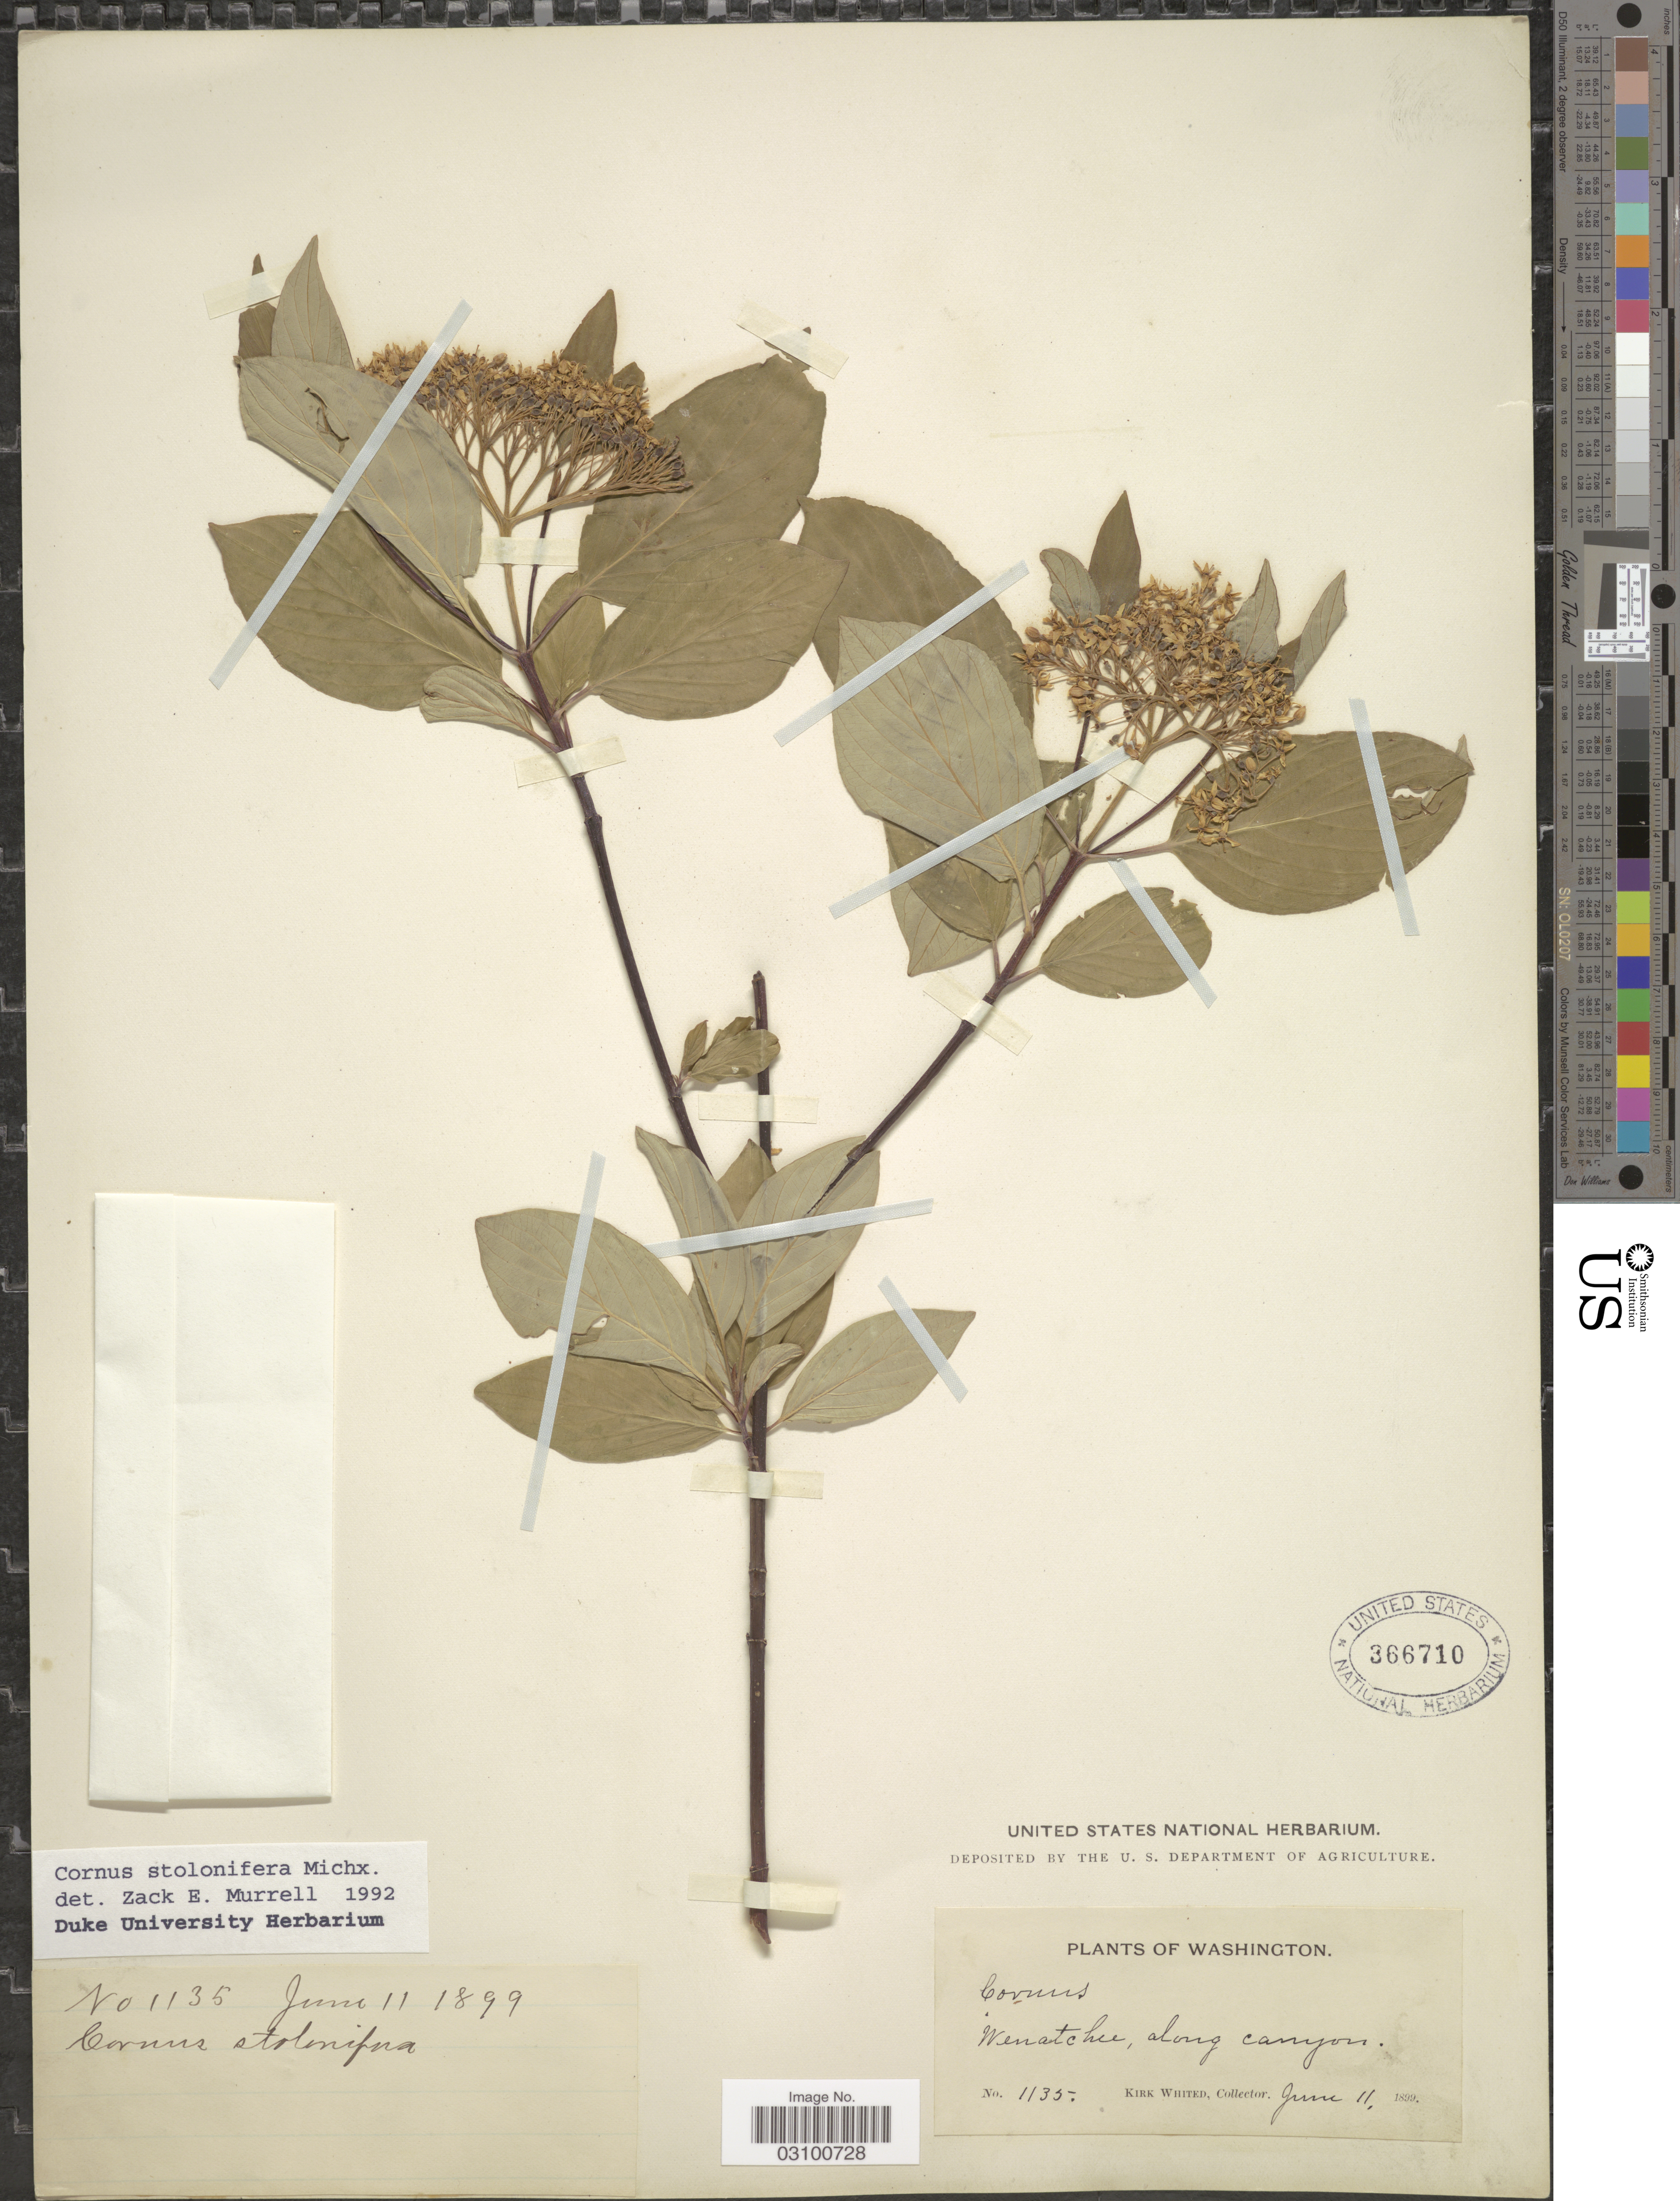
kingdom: Plantae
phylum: Tracheophyta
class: Magnoliopsida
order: Cornales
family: Cornaceae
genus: Cornus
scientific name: Cornus sericea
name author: L.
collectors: K. Whited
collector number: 1135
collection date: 1899-06-11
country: United States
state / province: Washington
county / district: Chelan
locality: Wenatchee, along canyon.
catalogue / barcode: US 366710